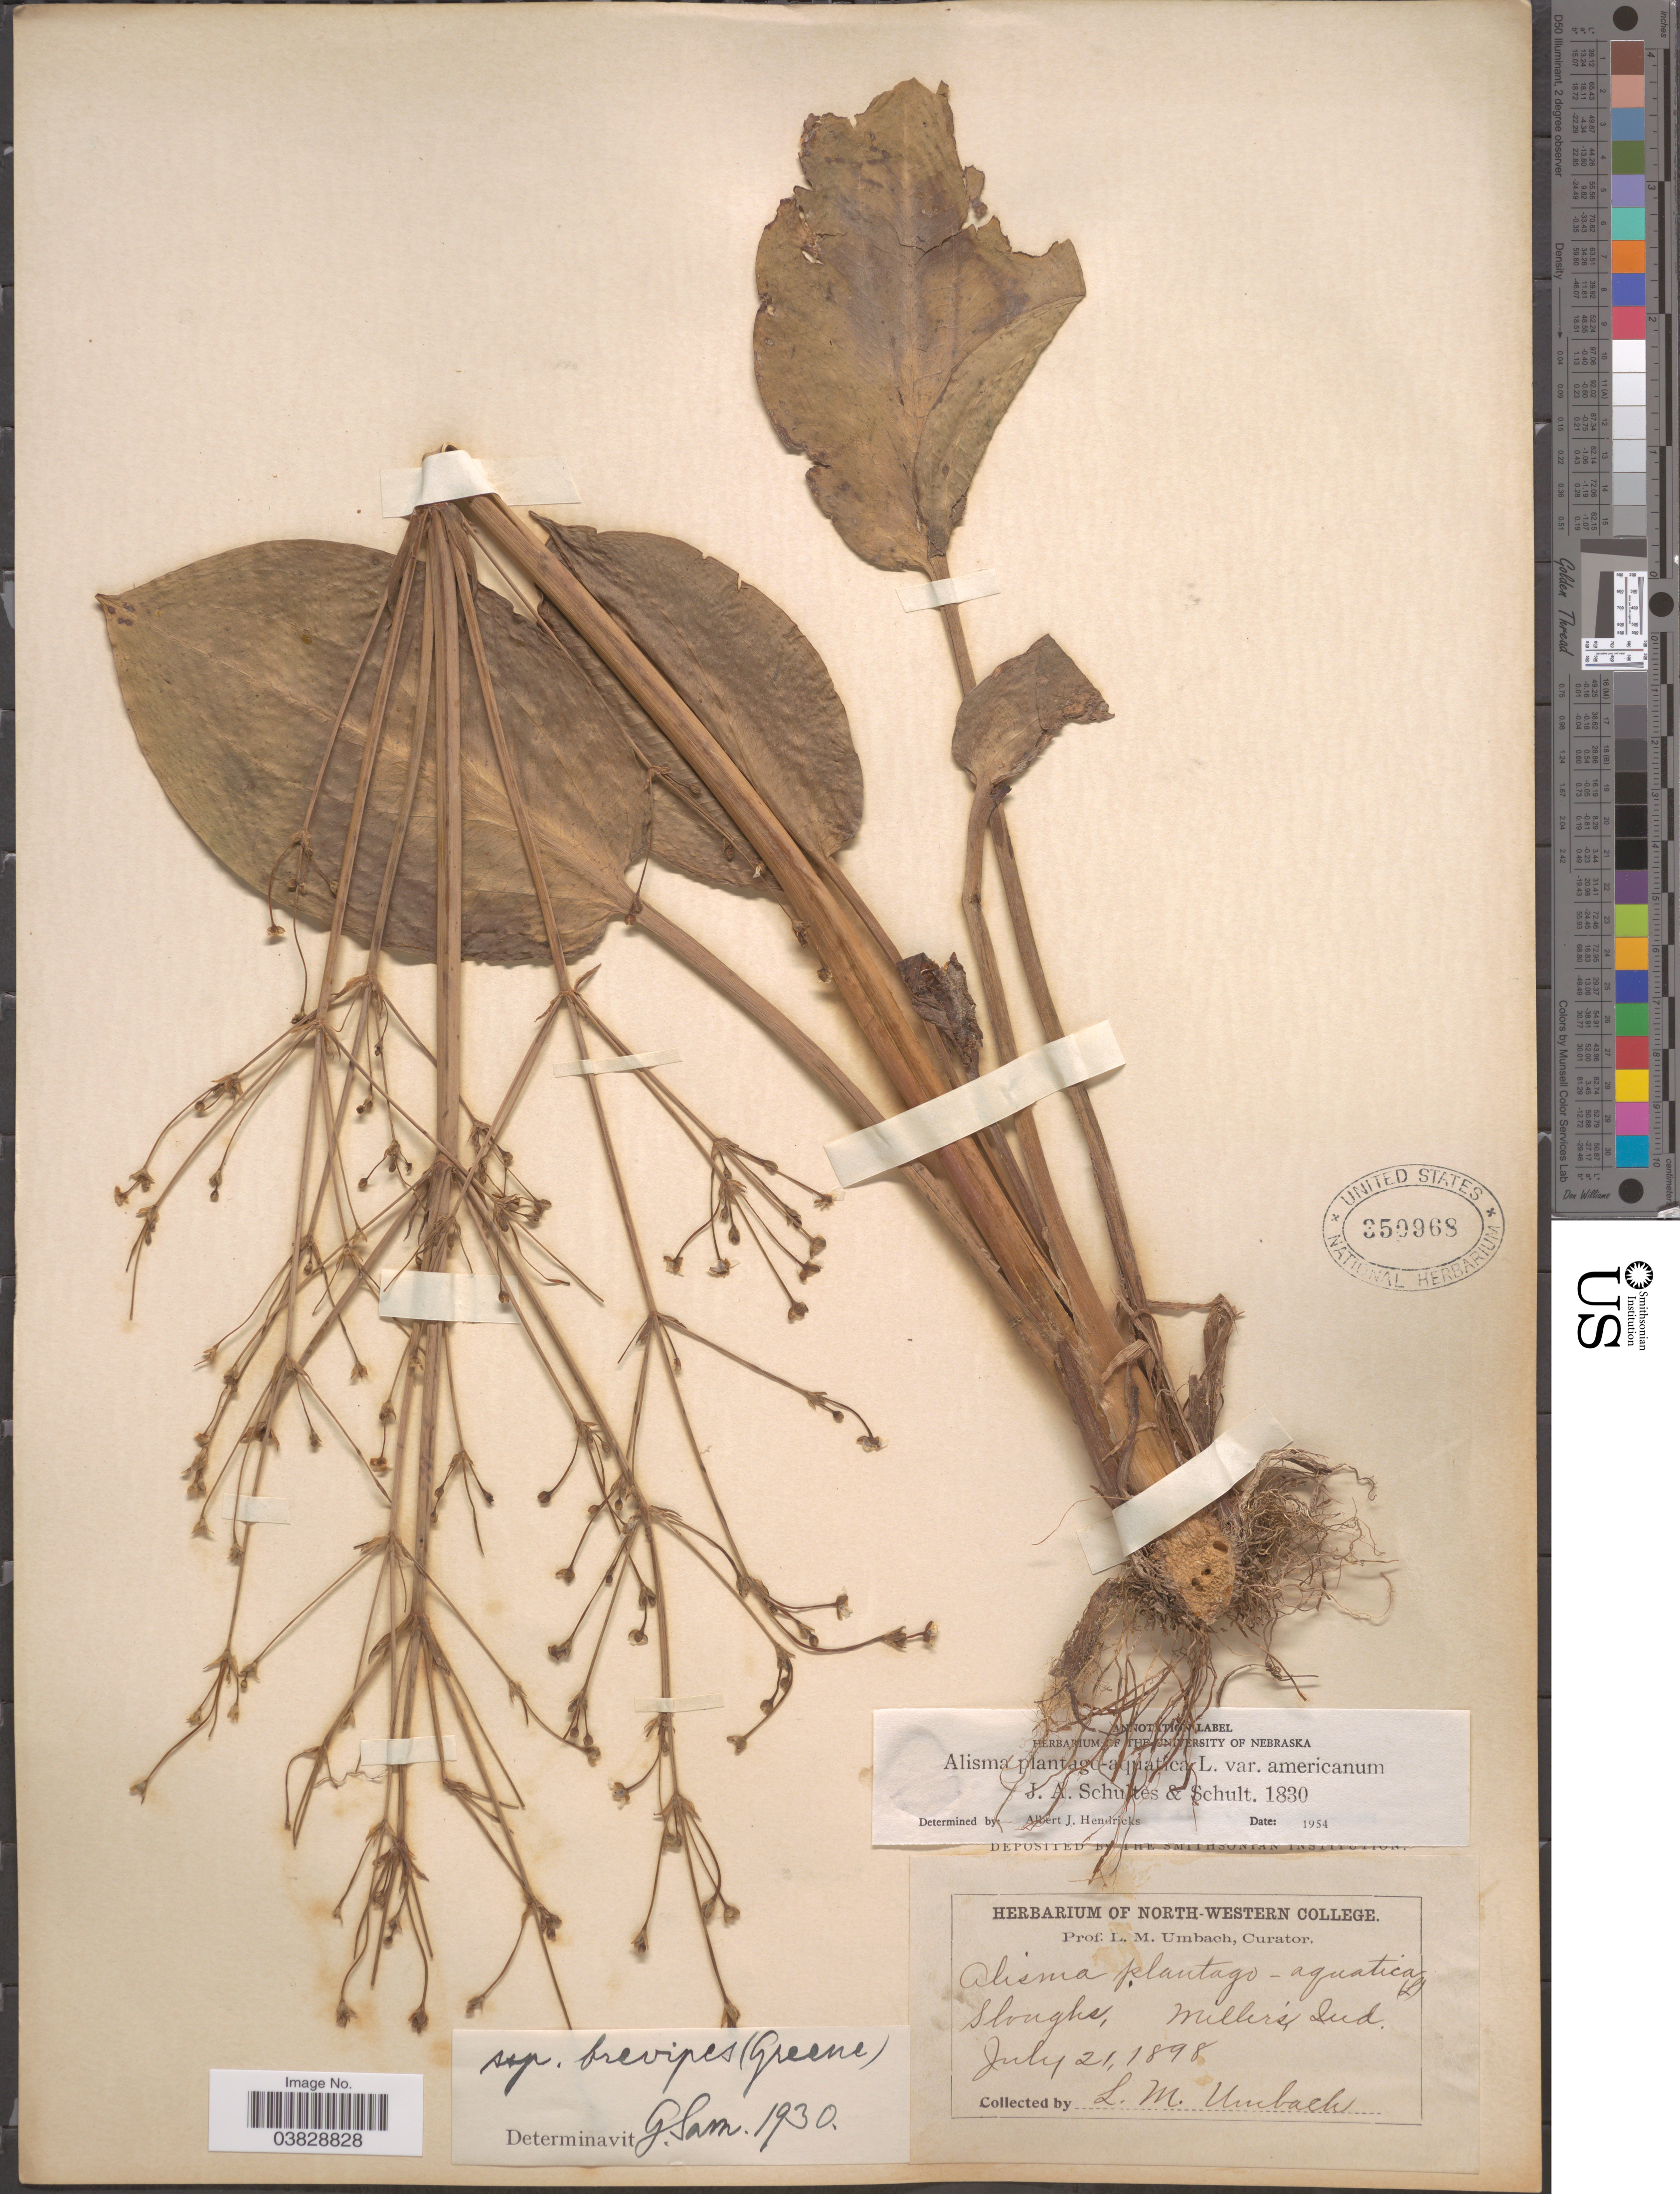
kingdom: Plantae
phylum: Tracheophyta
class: Liliopsida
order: Alismatales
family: Alismataceae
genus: Alisma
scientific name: Alisma plantago-aquatica var. americanum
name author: L.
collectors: L. M. Umbach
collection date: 1898-07-21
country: United States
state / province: Indiana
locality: Sloughs, Miller's.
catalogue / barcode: US 350968